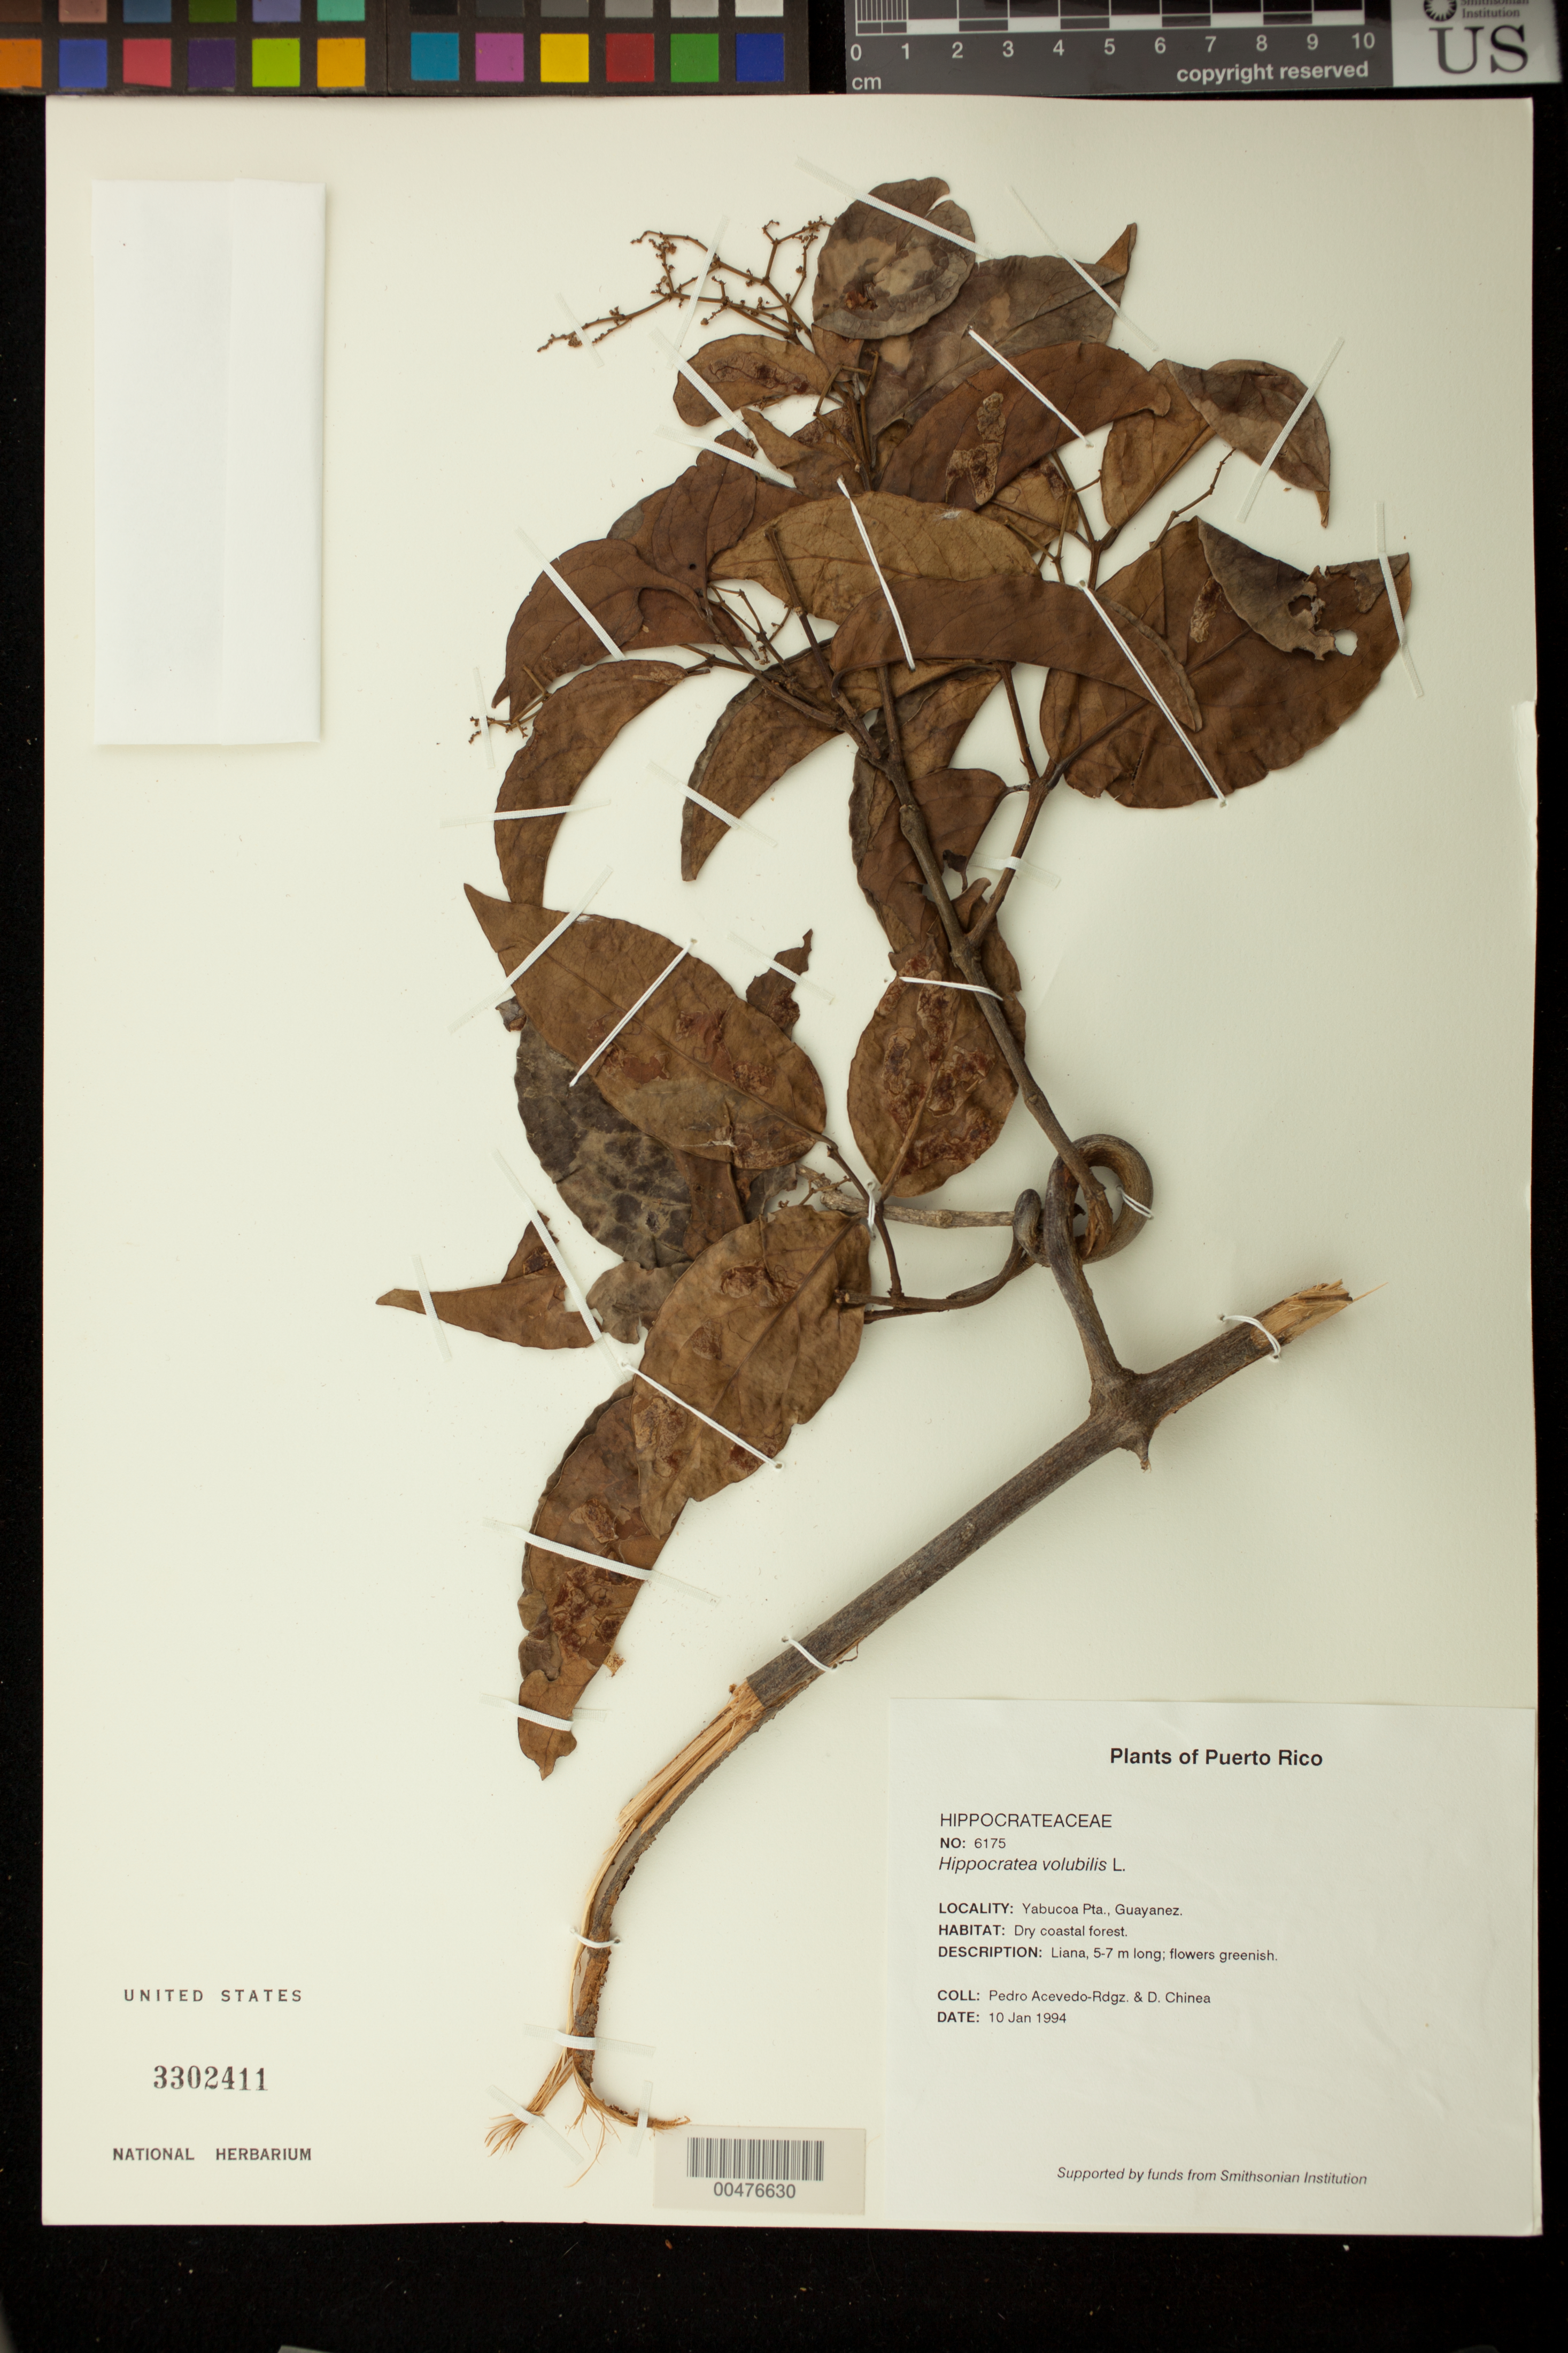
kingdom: Plantae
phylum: Tracheophyta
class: Magnoliopsida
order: Celastrales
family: Celastraceae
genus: Hippocratea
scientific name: Hippocratea volubilis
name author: L.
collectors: P. Acevedo-Rodr. & D. Chinea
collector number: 6175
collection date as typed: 10 Jan 1994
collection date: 1994-01-10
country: Puerto Rico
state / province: Yabucoa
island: Puerto Rico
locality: Yabucoa Pta., Guayanes.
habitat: Dry coastal forest.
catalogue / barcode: US 3302411